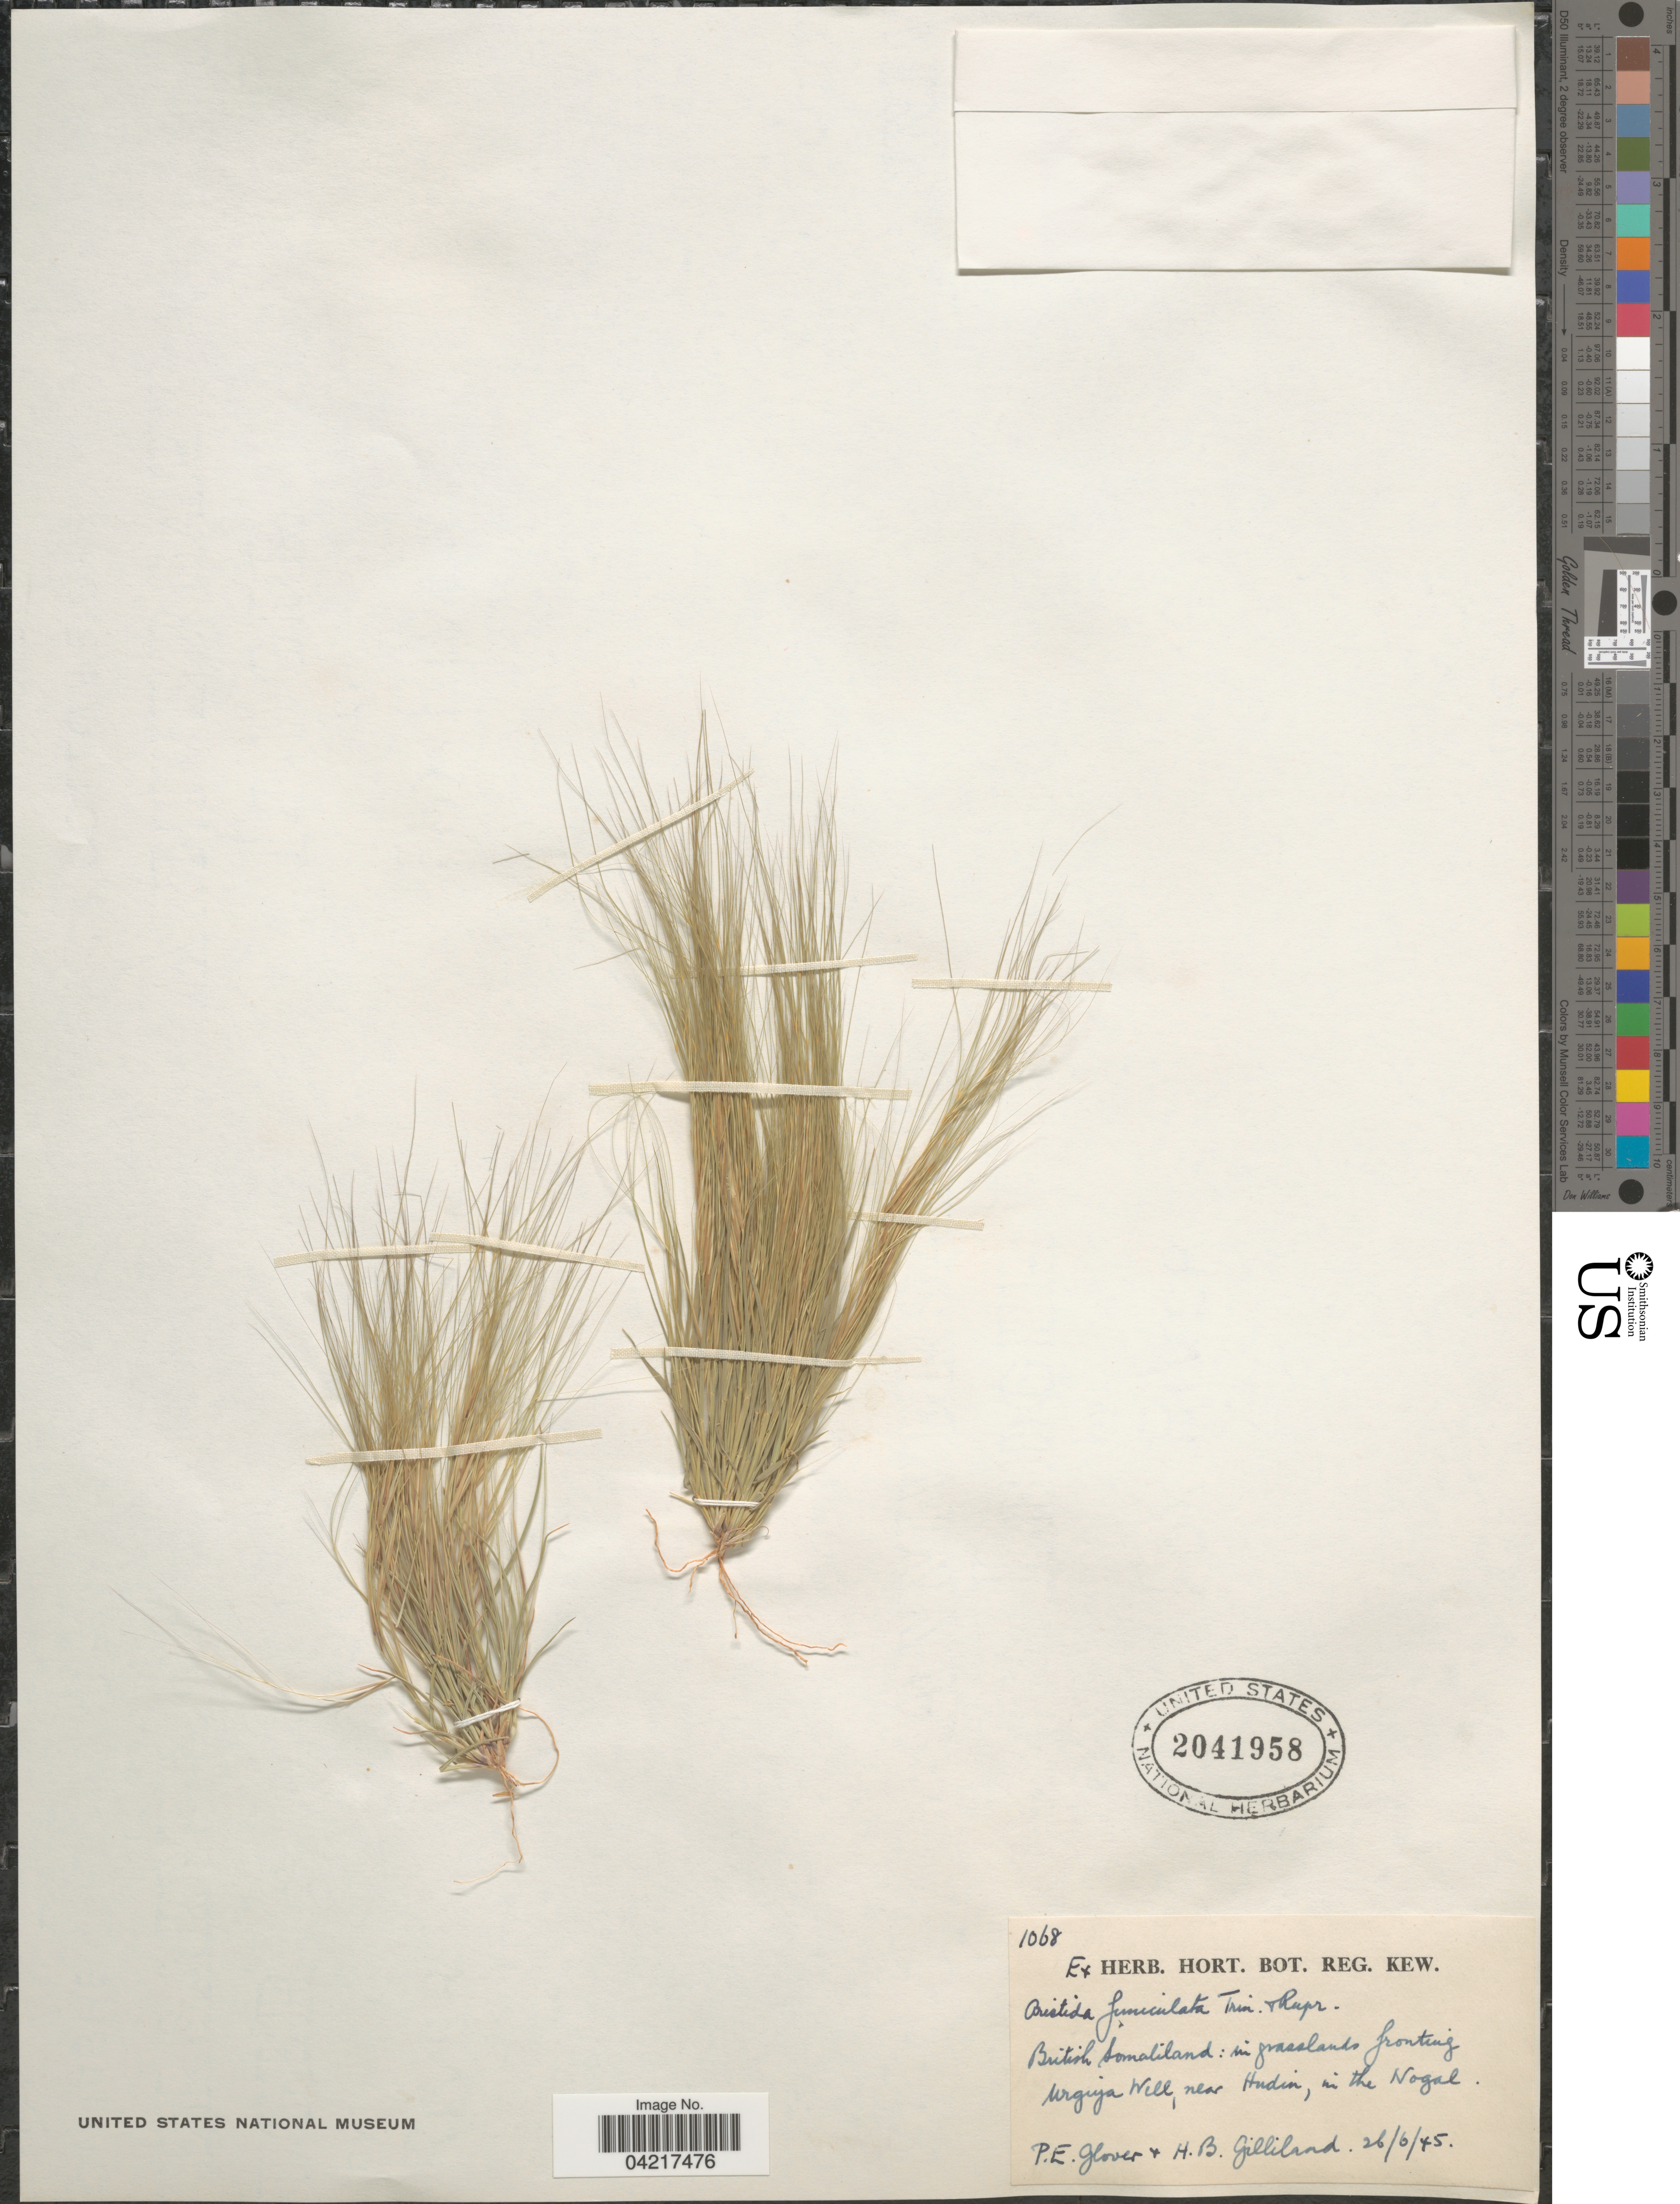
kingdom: Plantae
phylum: Tracheophyta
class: Liliopsida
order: Poales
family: Poaceae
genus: Aristida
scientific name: Aristida funiculata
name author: Trin. & Rupr.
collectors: P. Glover & H. Gilliland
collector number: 1068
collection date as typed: Transcribed d/m/y: 26/6/45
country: Somalia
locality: British Somaliland: in grasslands fronting Urgiya Will, near Hudin, in the Nogal.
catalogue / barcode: US 2041958